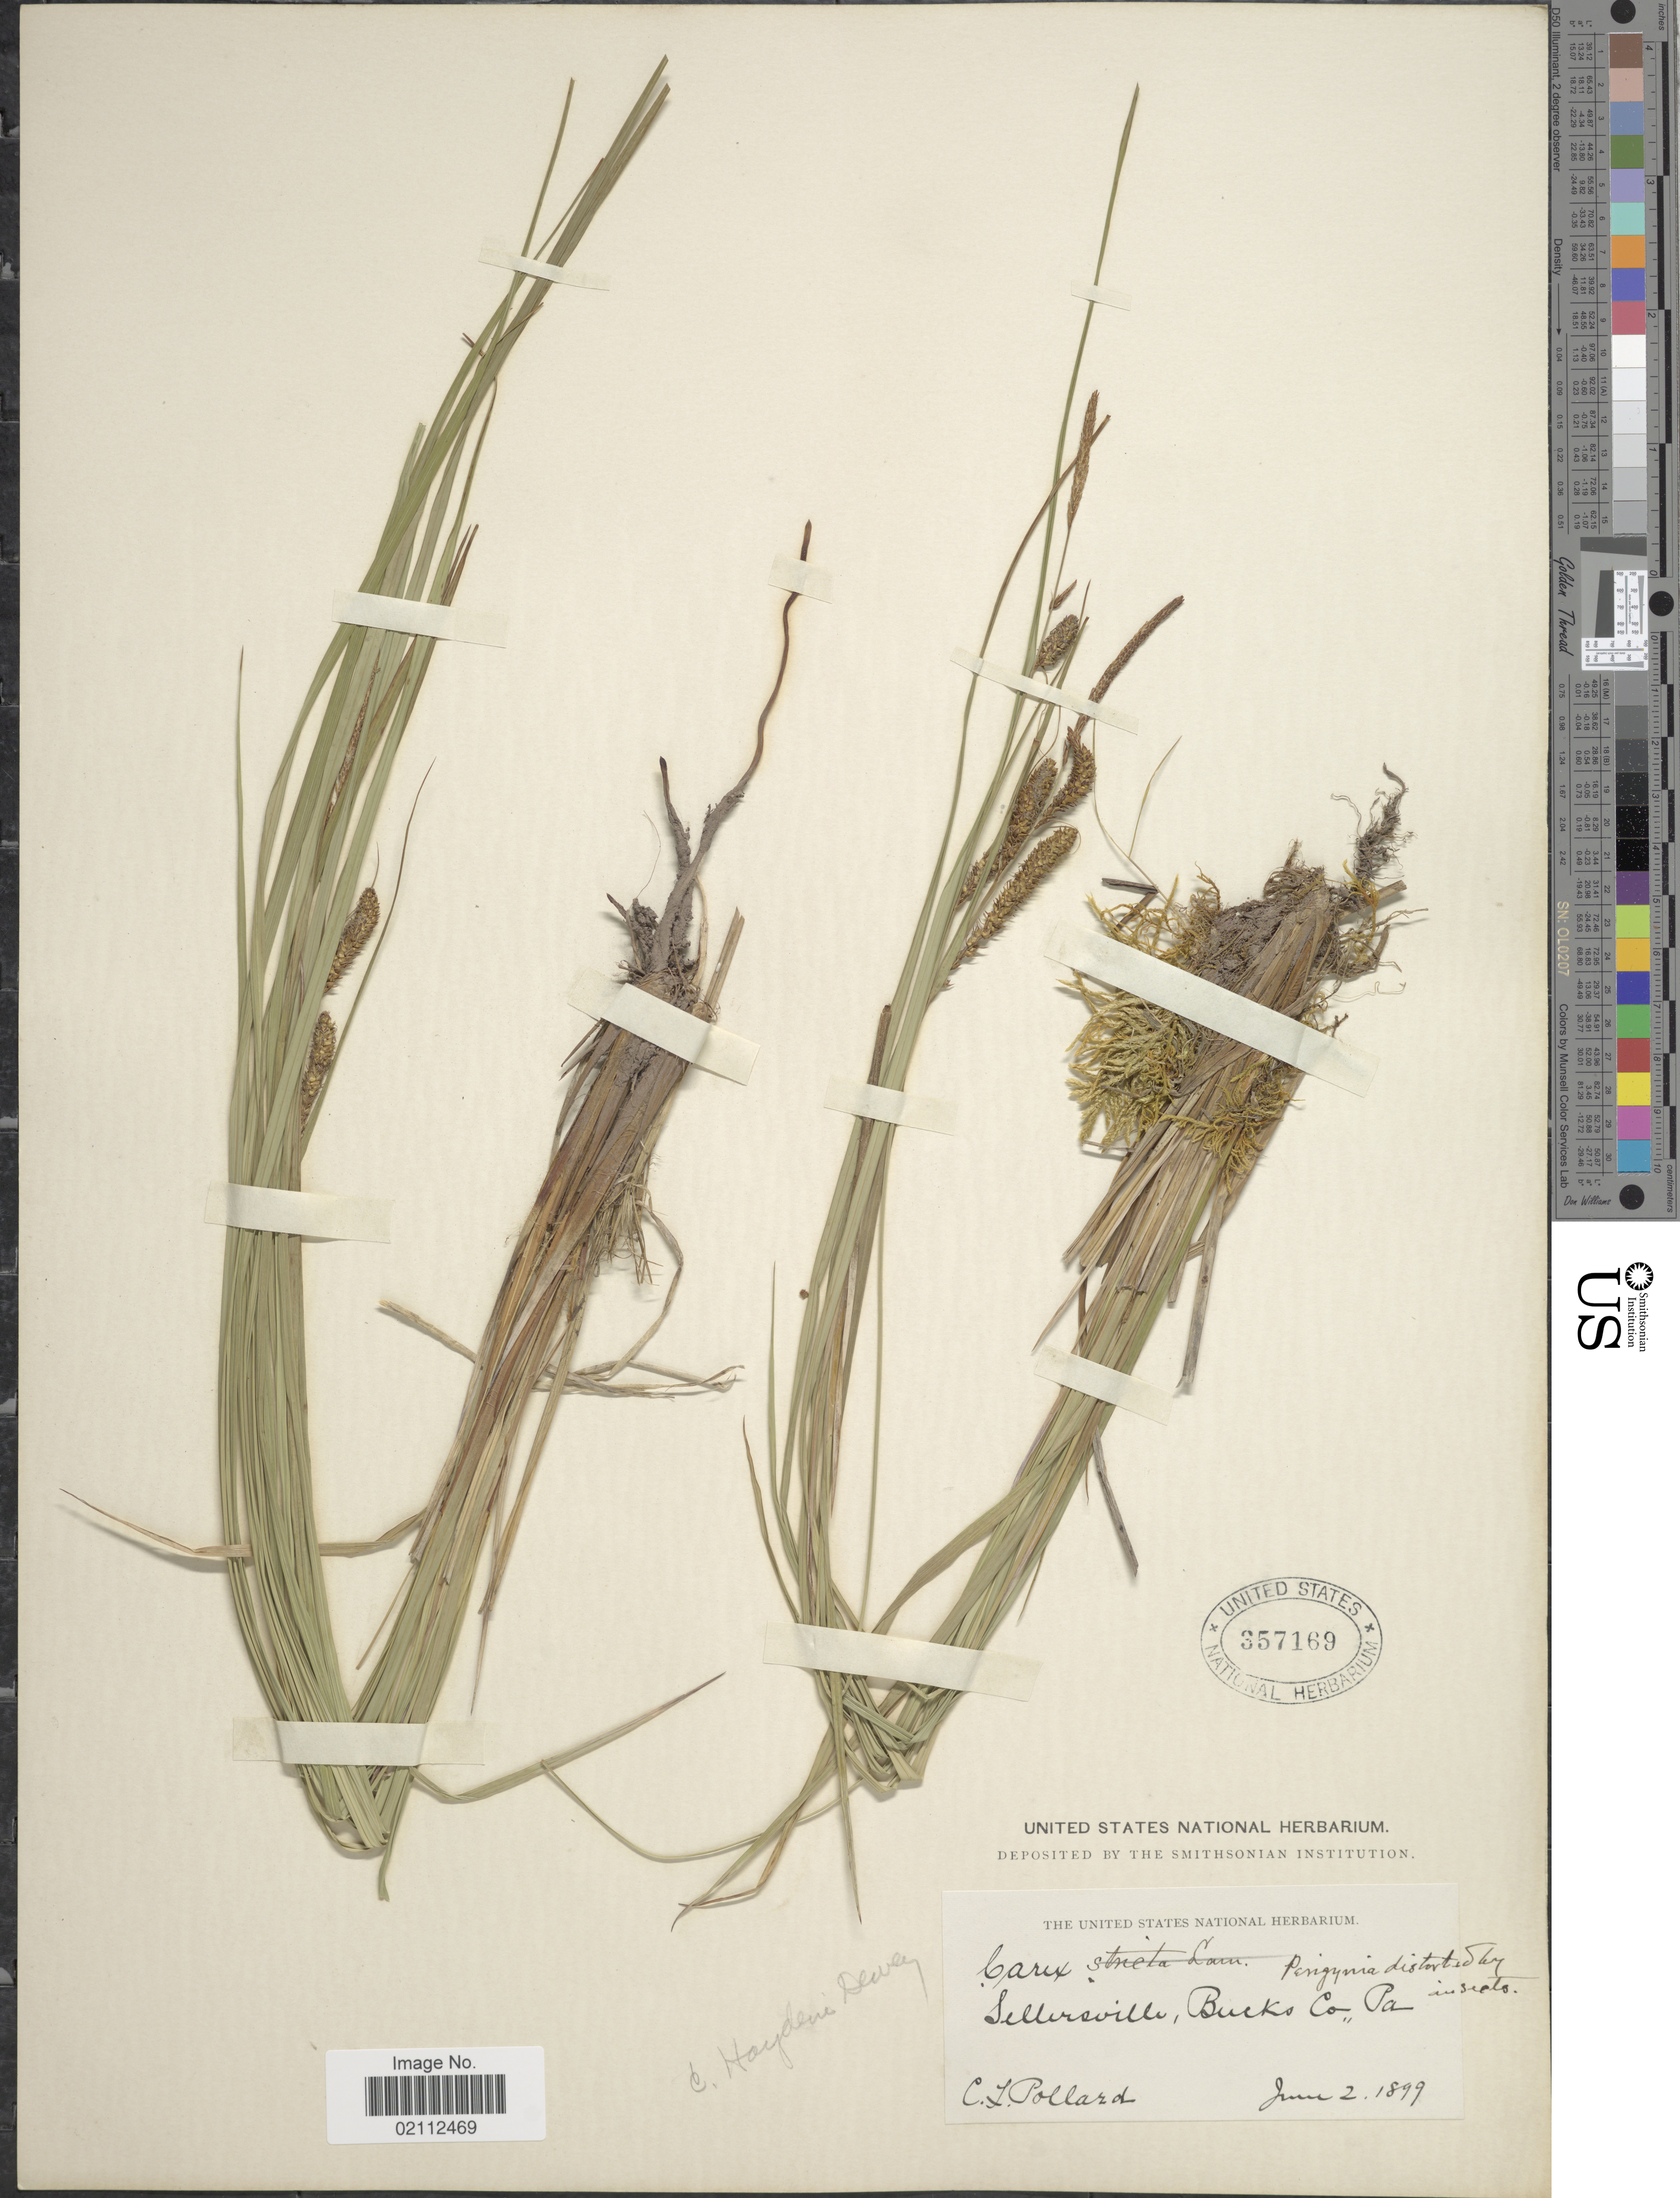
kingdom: Plantae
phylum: Tracheophyta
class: Liliopsida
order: Poales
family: Cyperaceae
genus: Carex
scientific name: Carex haydenii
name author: Dewey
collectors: C. L. Pollard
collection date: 1899-06-02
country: United States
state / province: Pennsylvania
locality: Sellersville, Bucks Co.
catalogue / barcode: US 357169